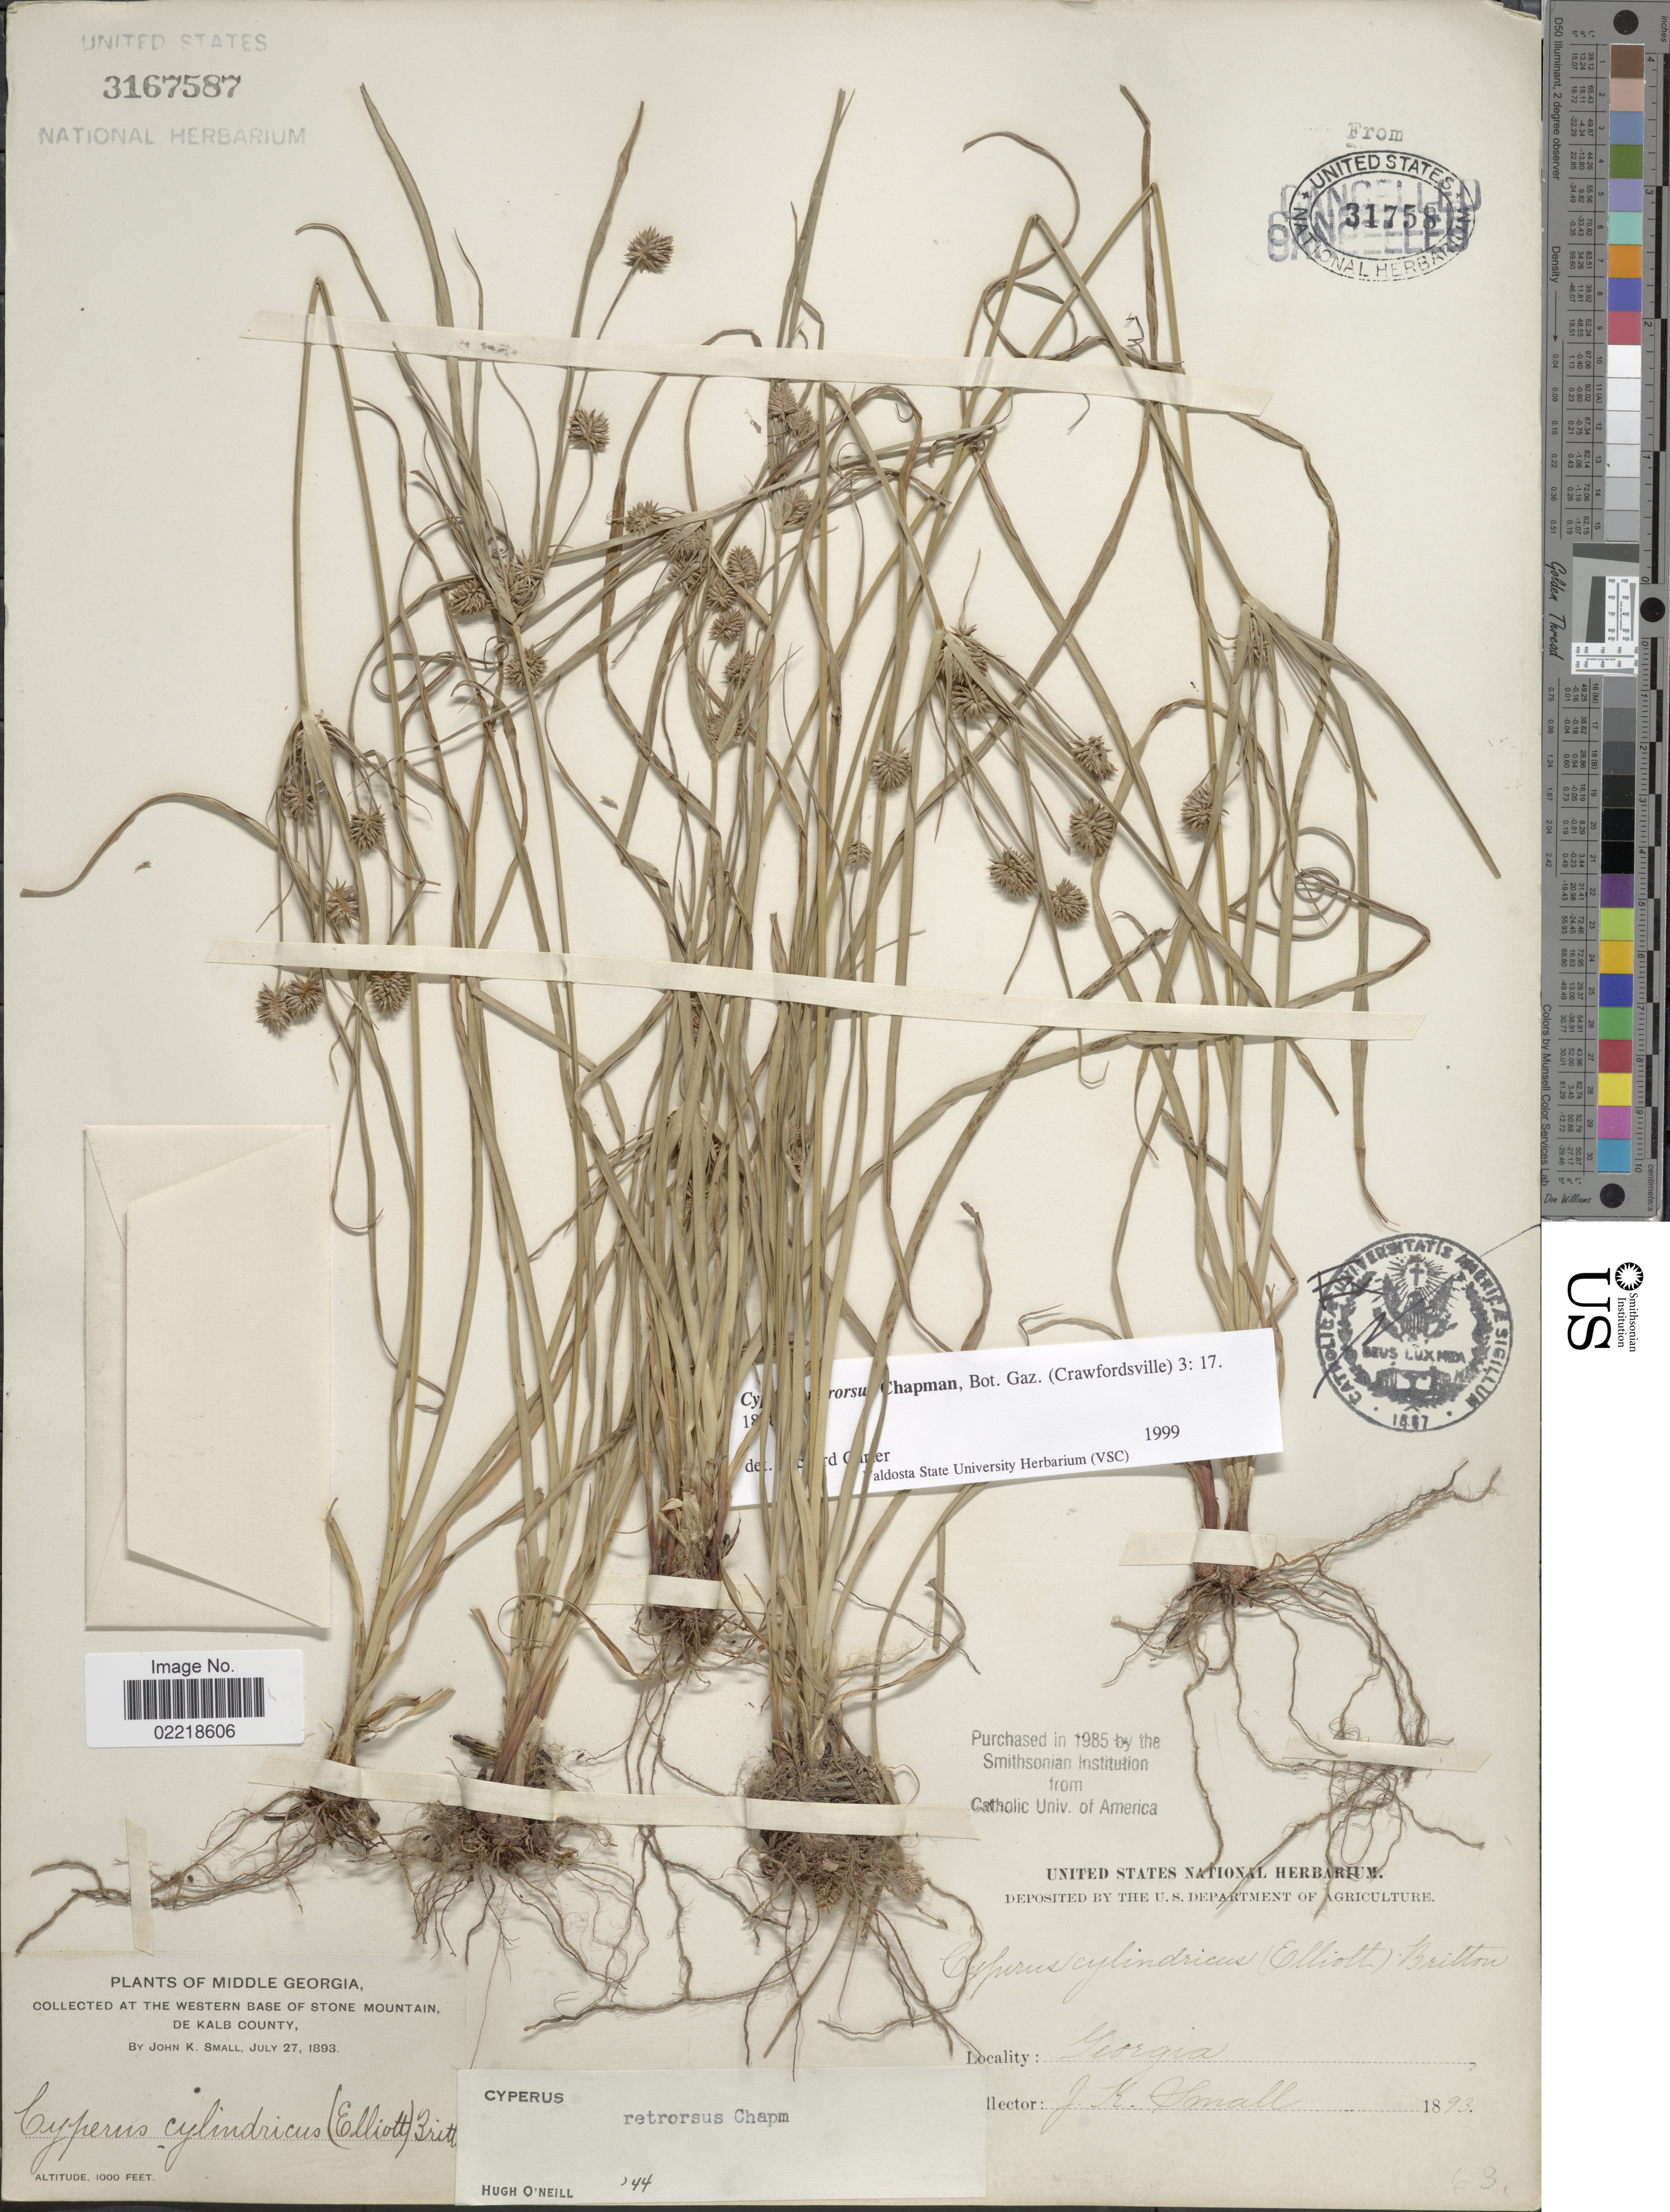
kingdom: Plantae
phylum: Tracheophyta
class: Liliopsida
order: Poales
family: Cyperaceae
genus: Cyperus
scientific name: Cyperus retrorsus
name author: Chapm.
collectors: J. K. Small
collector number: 63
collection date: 1893-07-27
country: United States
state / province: Georgia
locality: Middle Georgia, the Western Base of Stone Mountain, De Kalb County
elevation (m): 305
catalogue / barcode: US 3167587